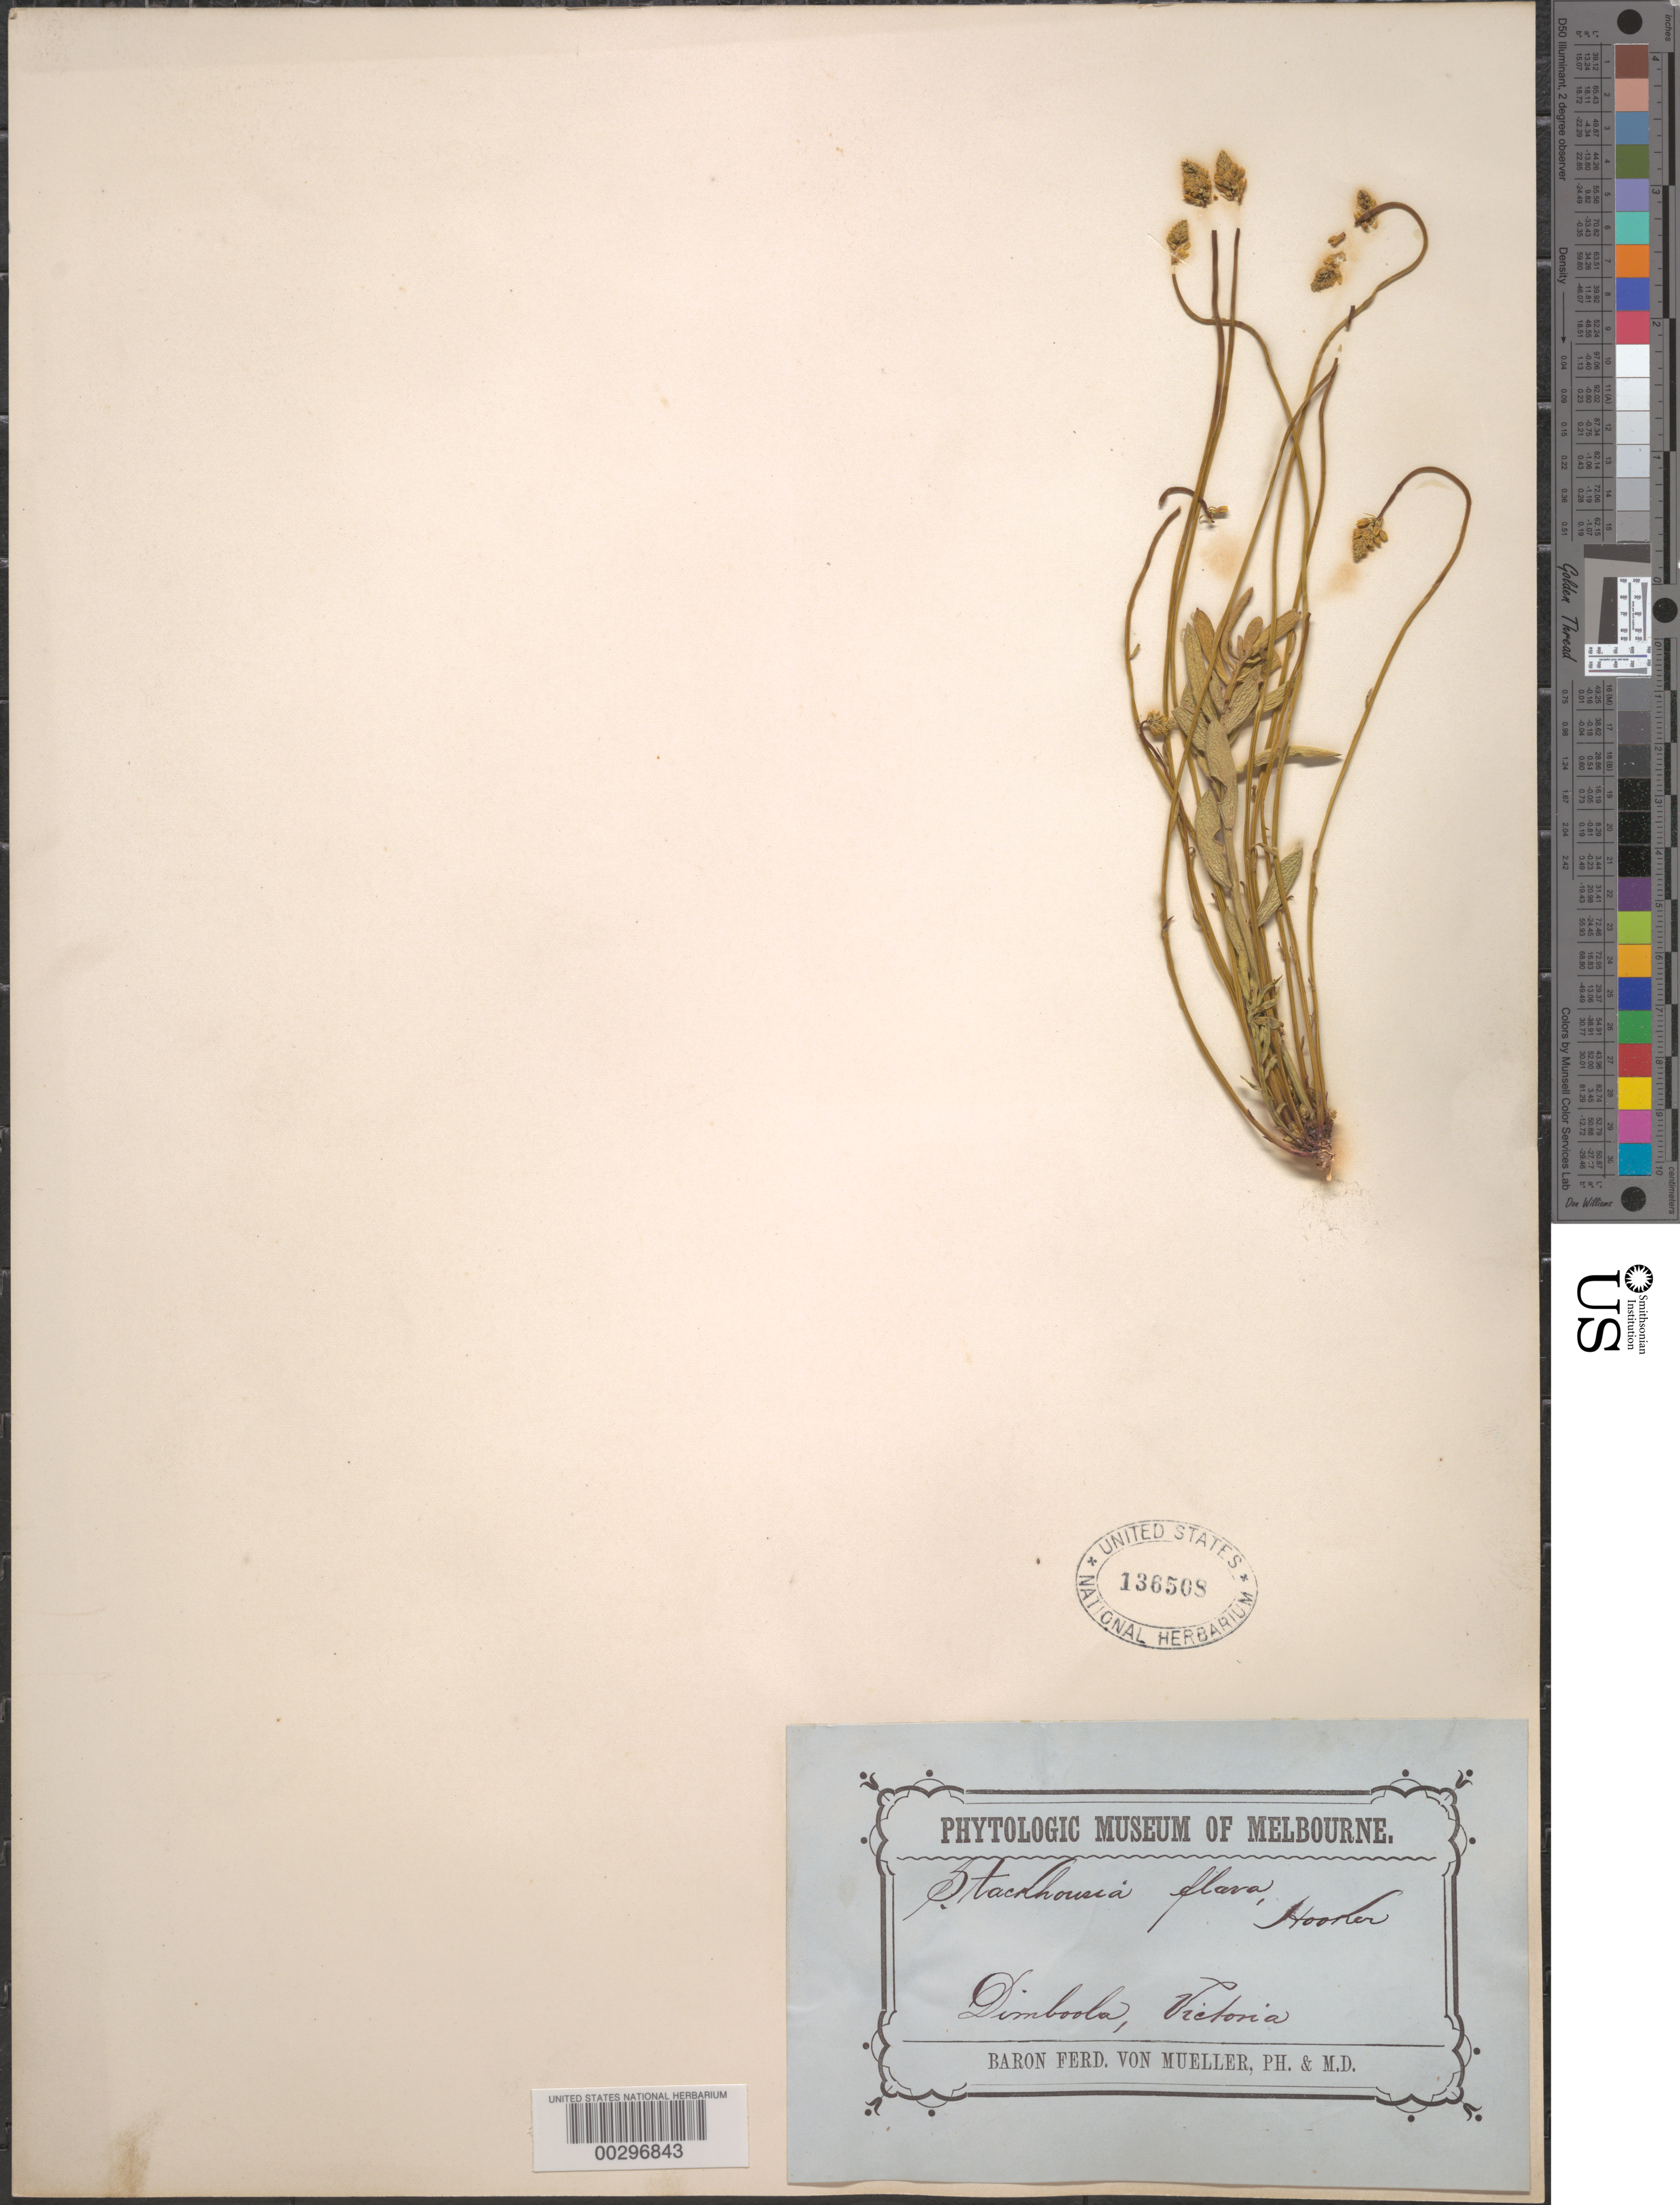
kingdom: Plantae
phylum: Tracheophyta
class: Magnoliopsida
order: Celastrales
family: Celastraceae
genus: Stackhousia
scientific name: Stackhousia flava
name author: Hook.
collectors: F. Mueller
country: Australia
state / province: Victoria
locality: Dimboola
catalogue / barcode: US 136508